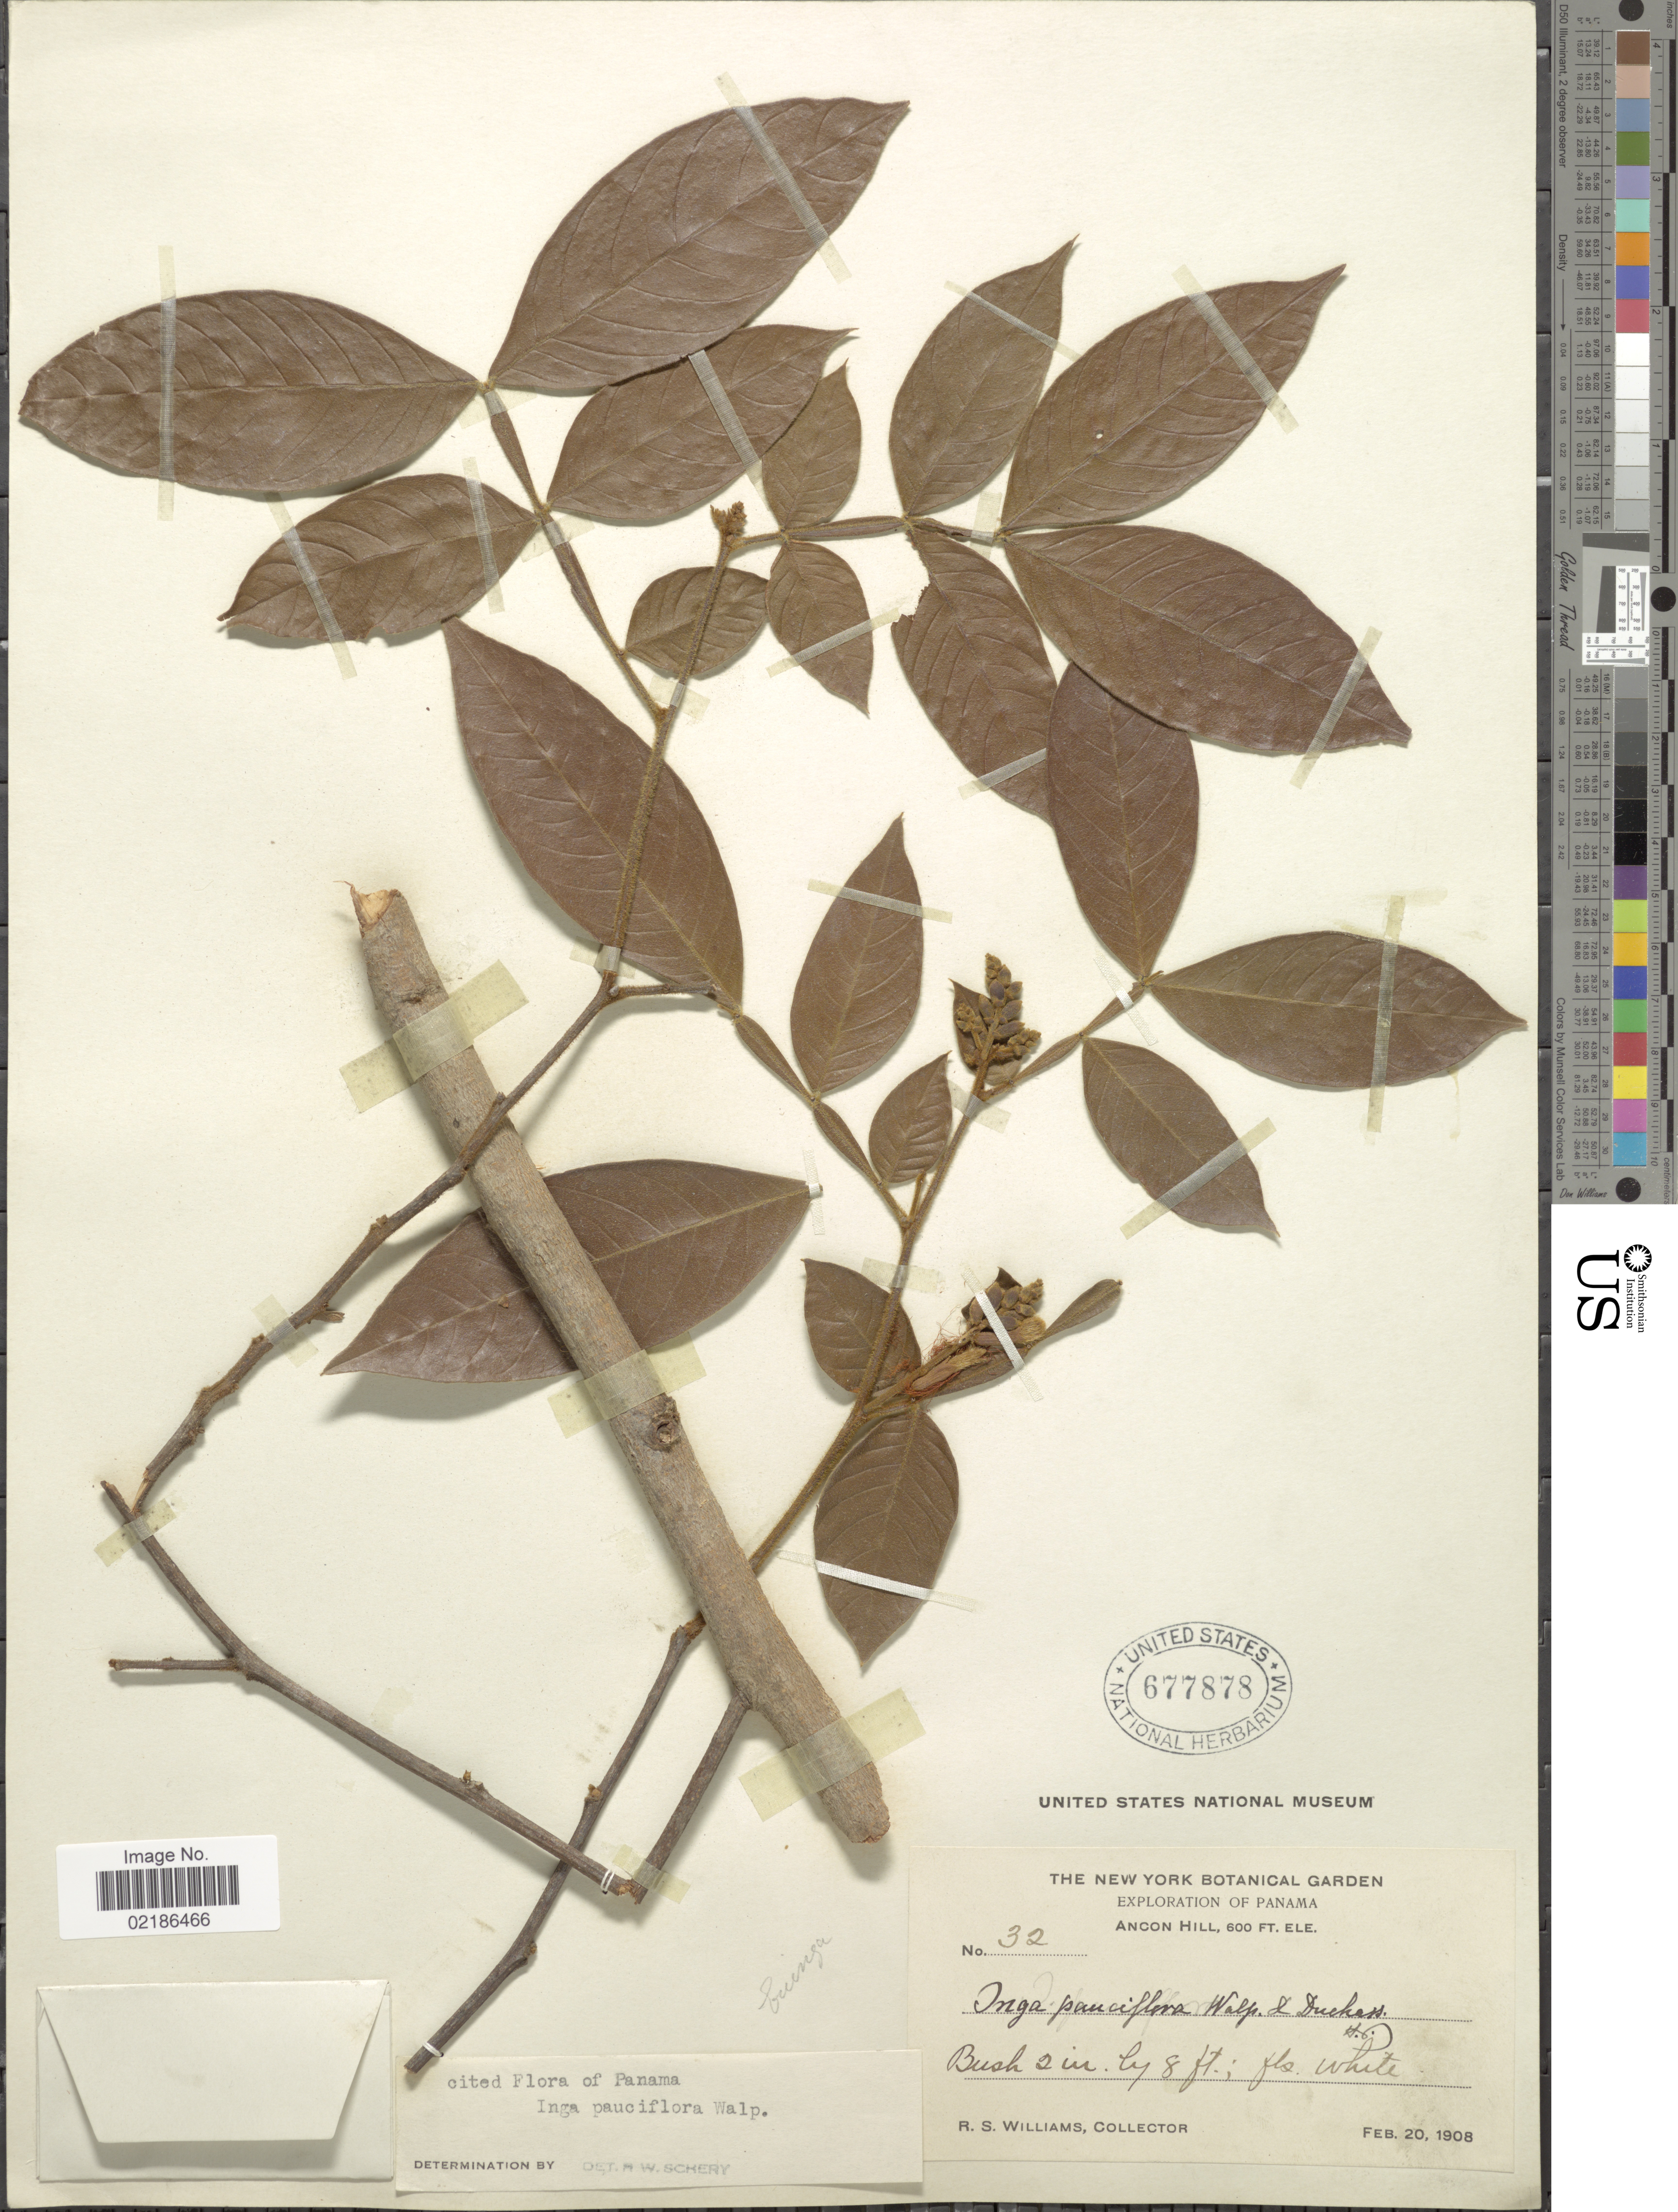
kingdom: Plantae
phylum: Tracheophyta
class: Magnoliopsida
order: Fabales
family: Fabaceae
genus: Inga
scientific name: Inga pauciflora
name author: (Walp.) Duchass.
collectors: R. S. Williams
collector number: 32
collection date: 1908-02-20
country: Panama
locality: Ancon Hill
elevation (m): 183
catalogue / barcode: US 677878